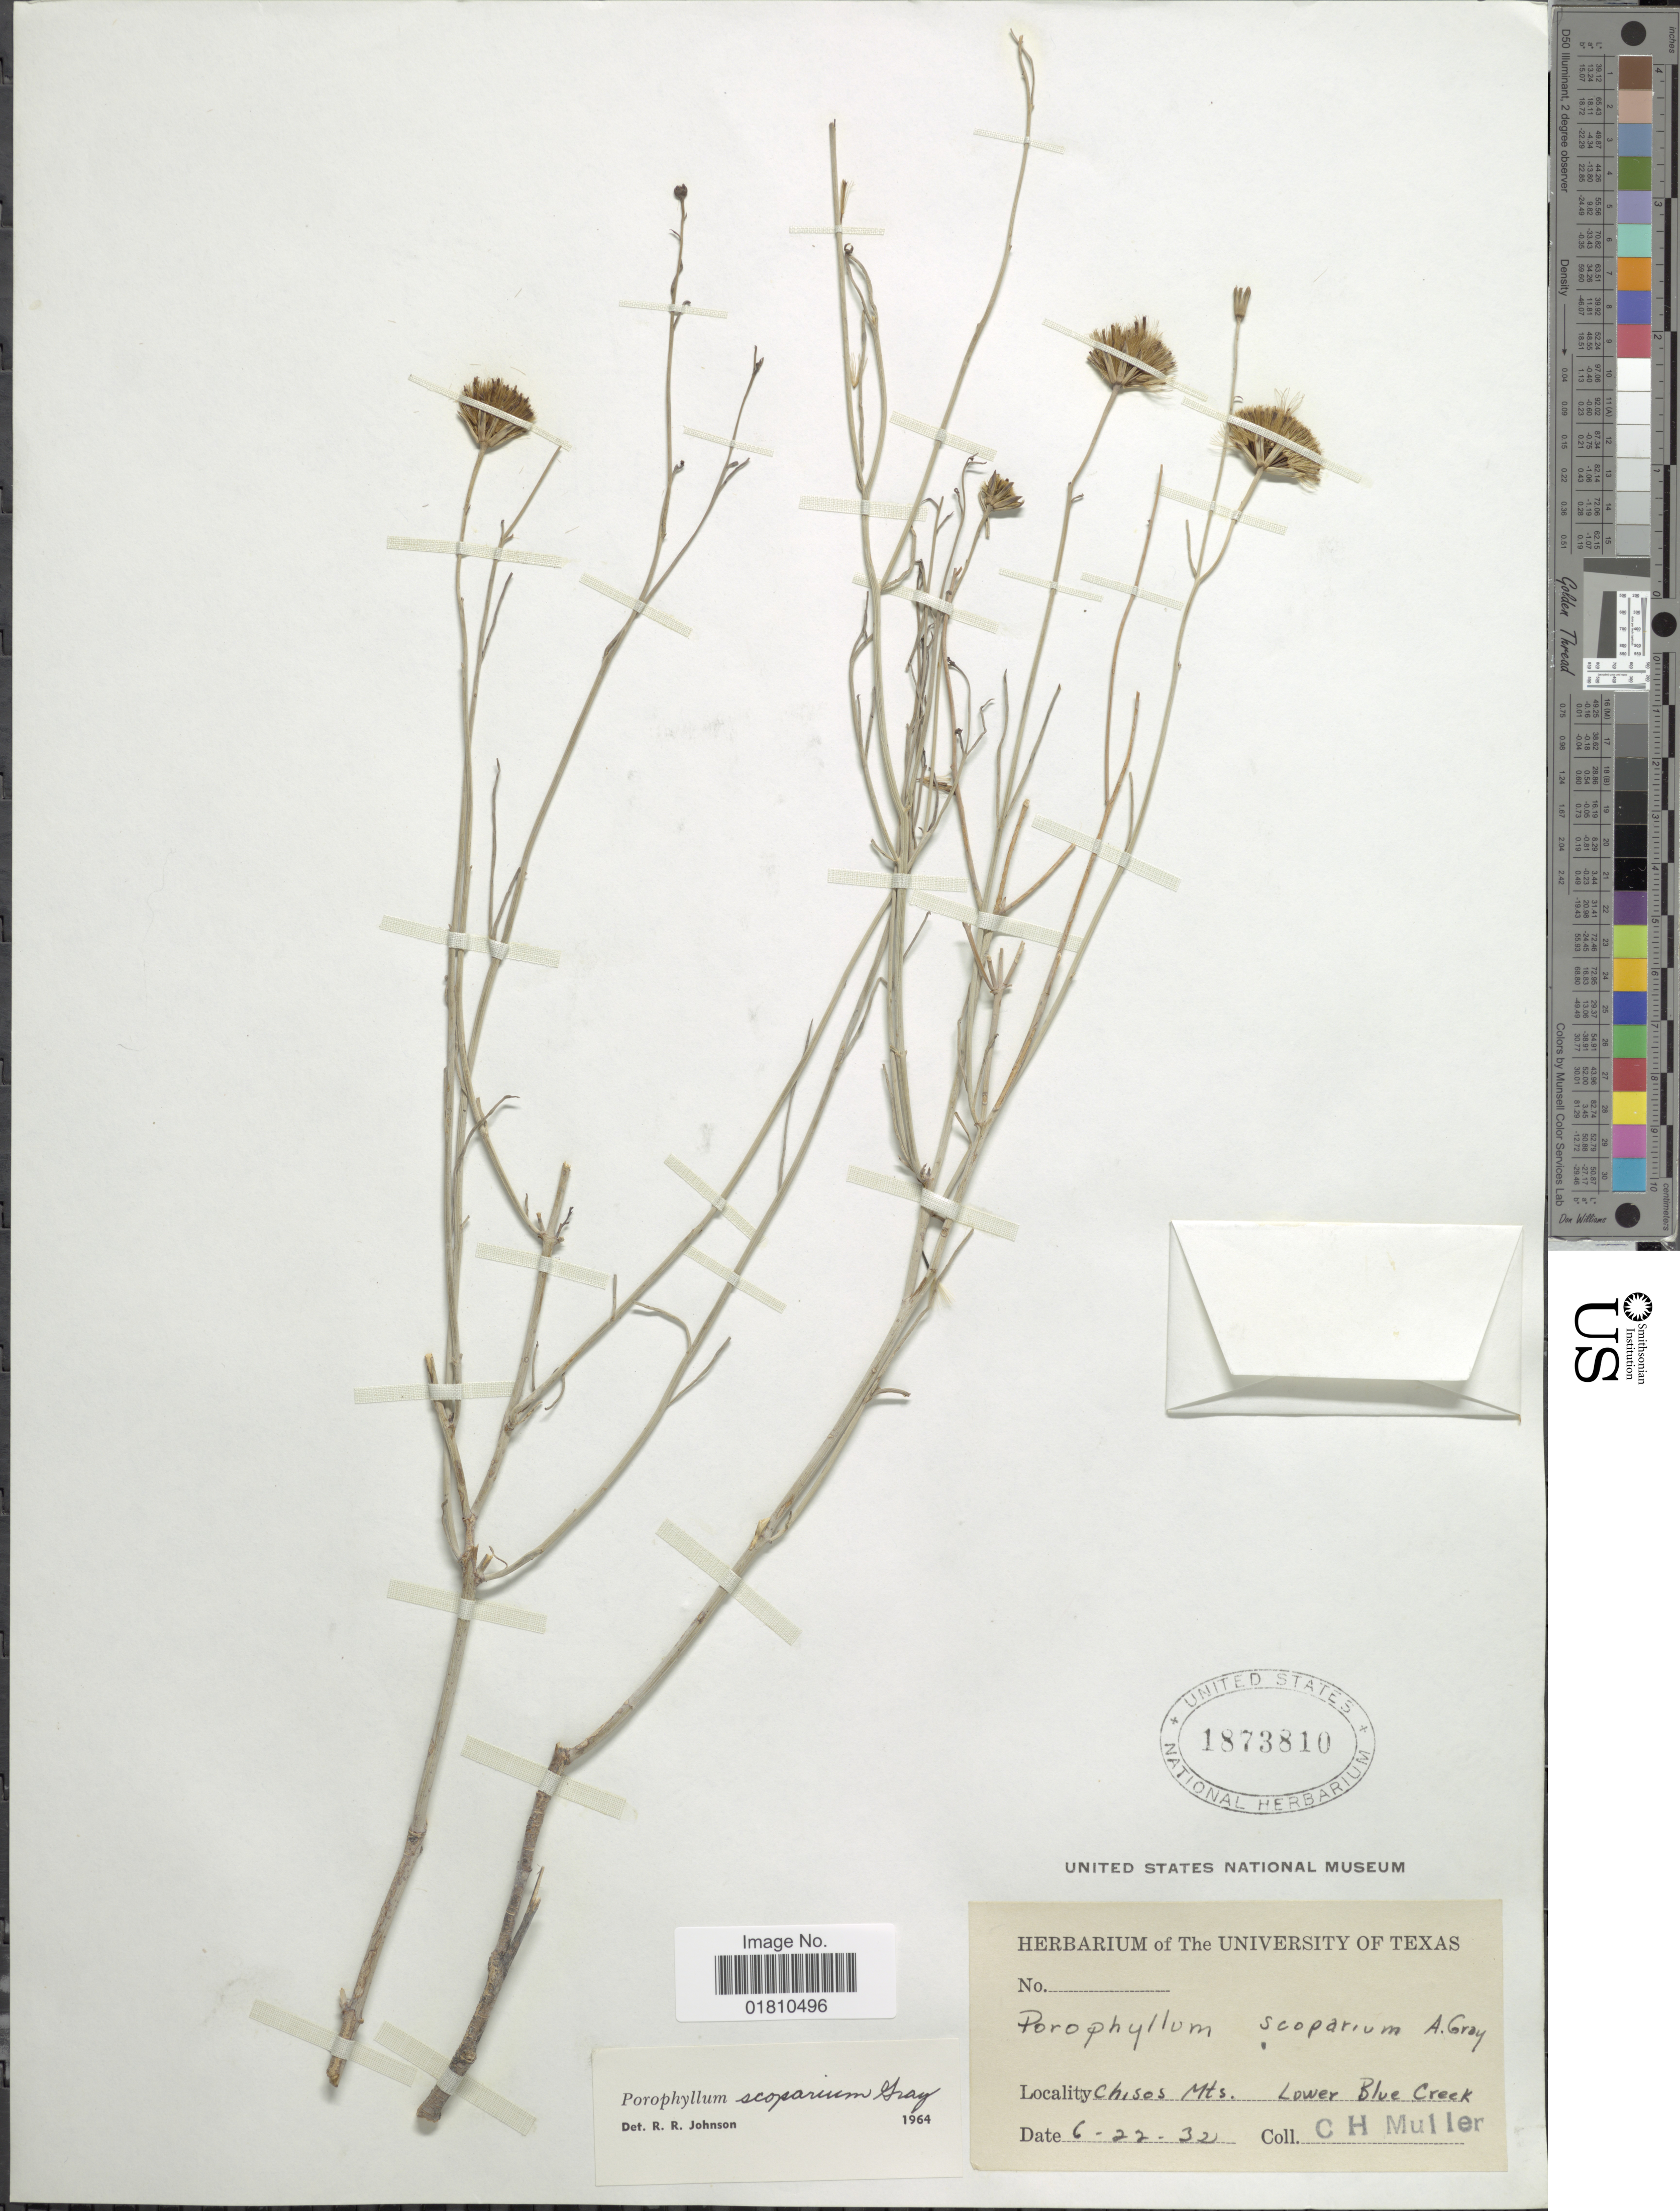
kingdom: Plantae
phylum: Tracheophyta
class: Magnoliopsida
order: Asterales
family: Asteraceae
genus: Porophyllum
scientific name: Porophyllum scoparium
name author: A. Gray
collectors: C. H. Mueller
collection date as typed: Transcribed d/m/y: 22/6/32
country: United States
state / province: Texas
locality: Chisos Mts., lower Blue Creek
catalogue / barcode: US 1873810